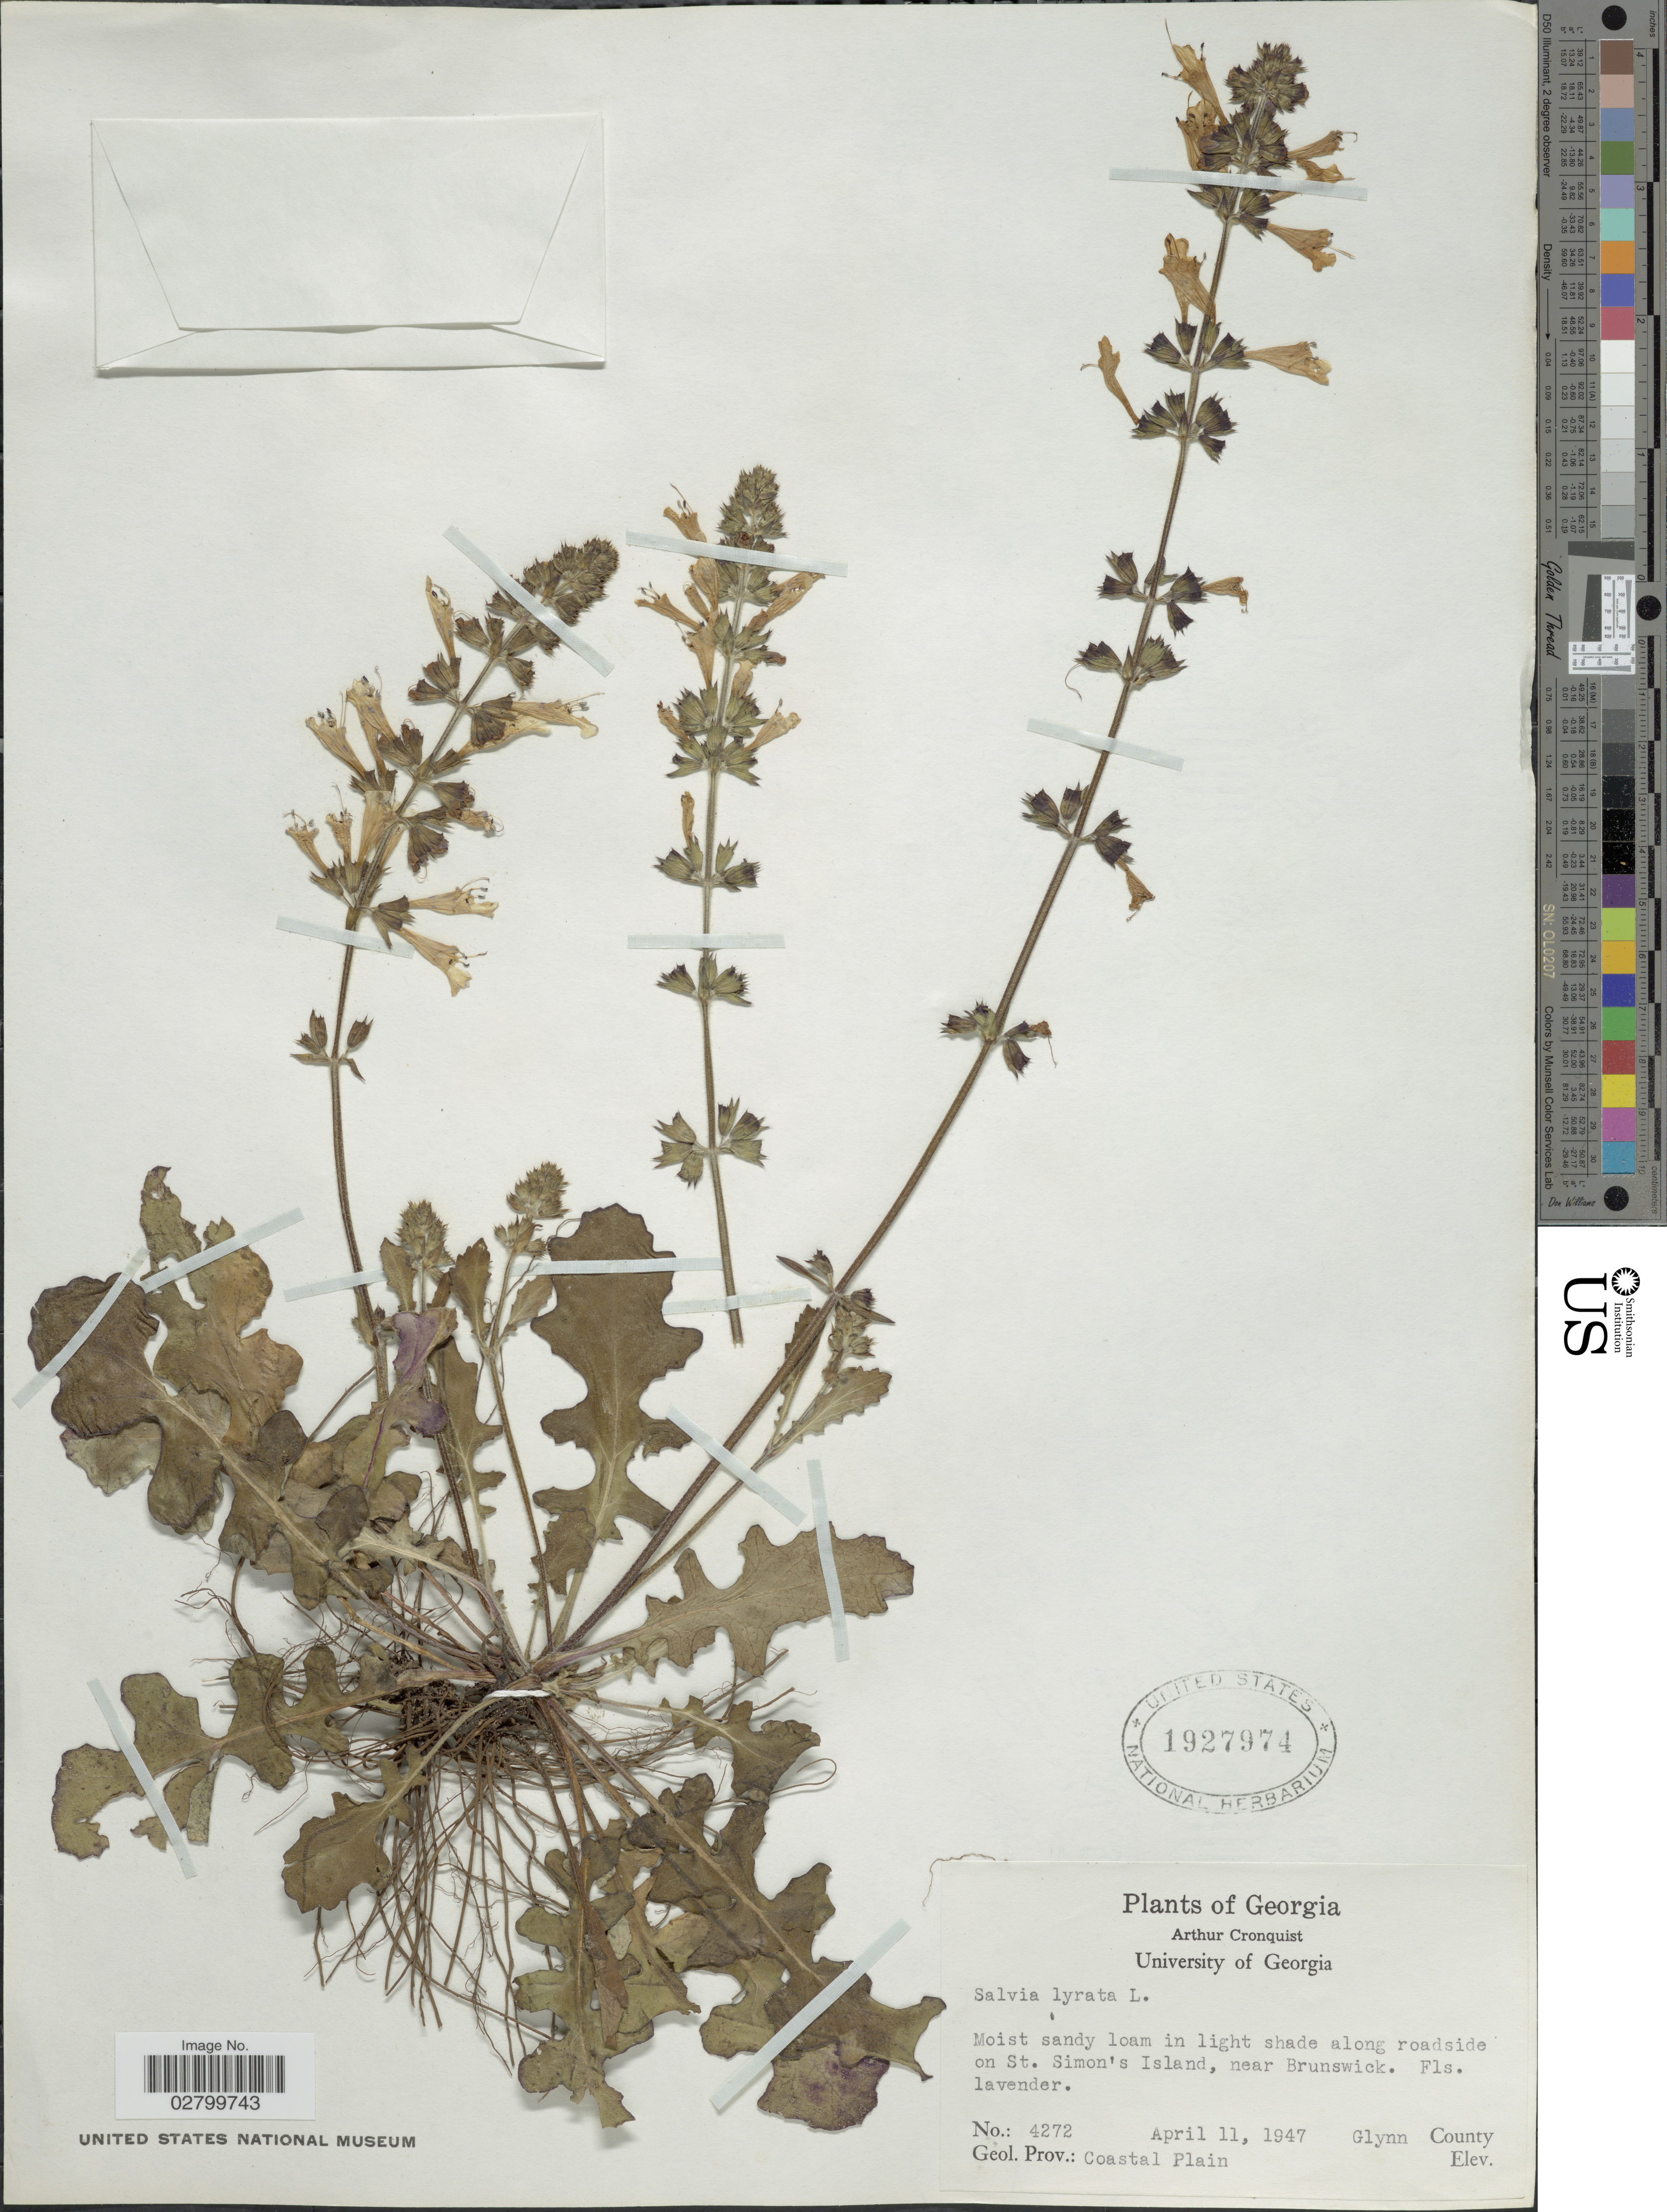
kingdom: Plantae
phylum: Tracheophyta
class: Magnoliopsida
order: Lamiales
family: Lamiaceae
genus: Salvia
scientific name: Salvia lyrata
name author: L.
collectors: A. J. Cronquist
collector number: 4272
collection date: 1947-04-11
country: United States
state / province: Georgia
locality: Moist sandy loam in light shade along roadside on St. Simon's Island, near Brunswick. Glynn County. Geol. Prov.: Coastal Plain.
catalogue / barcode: US 1927974